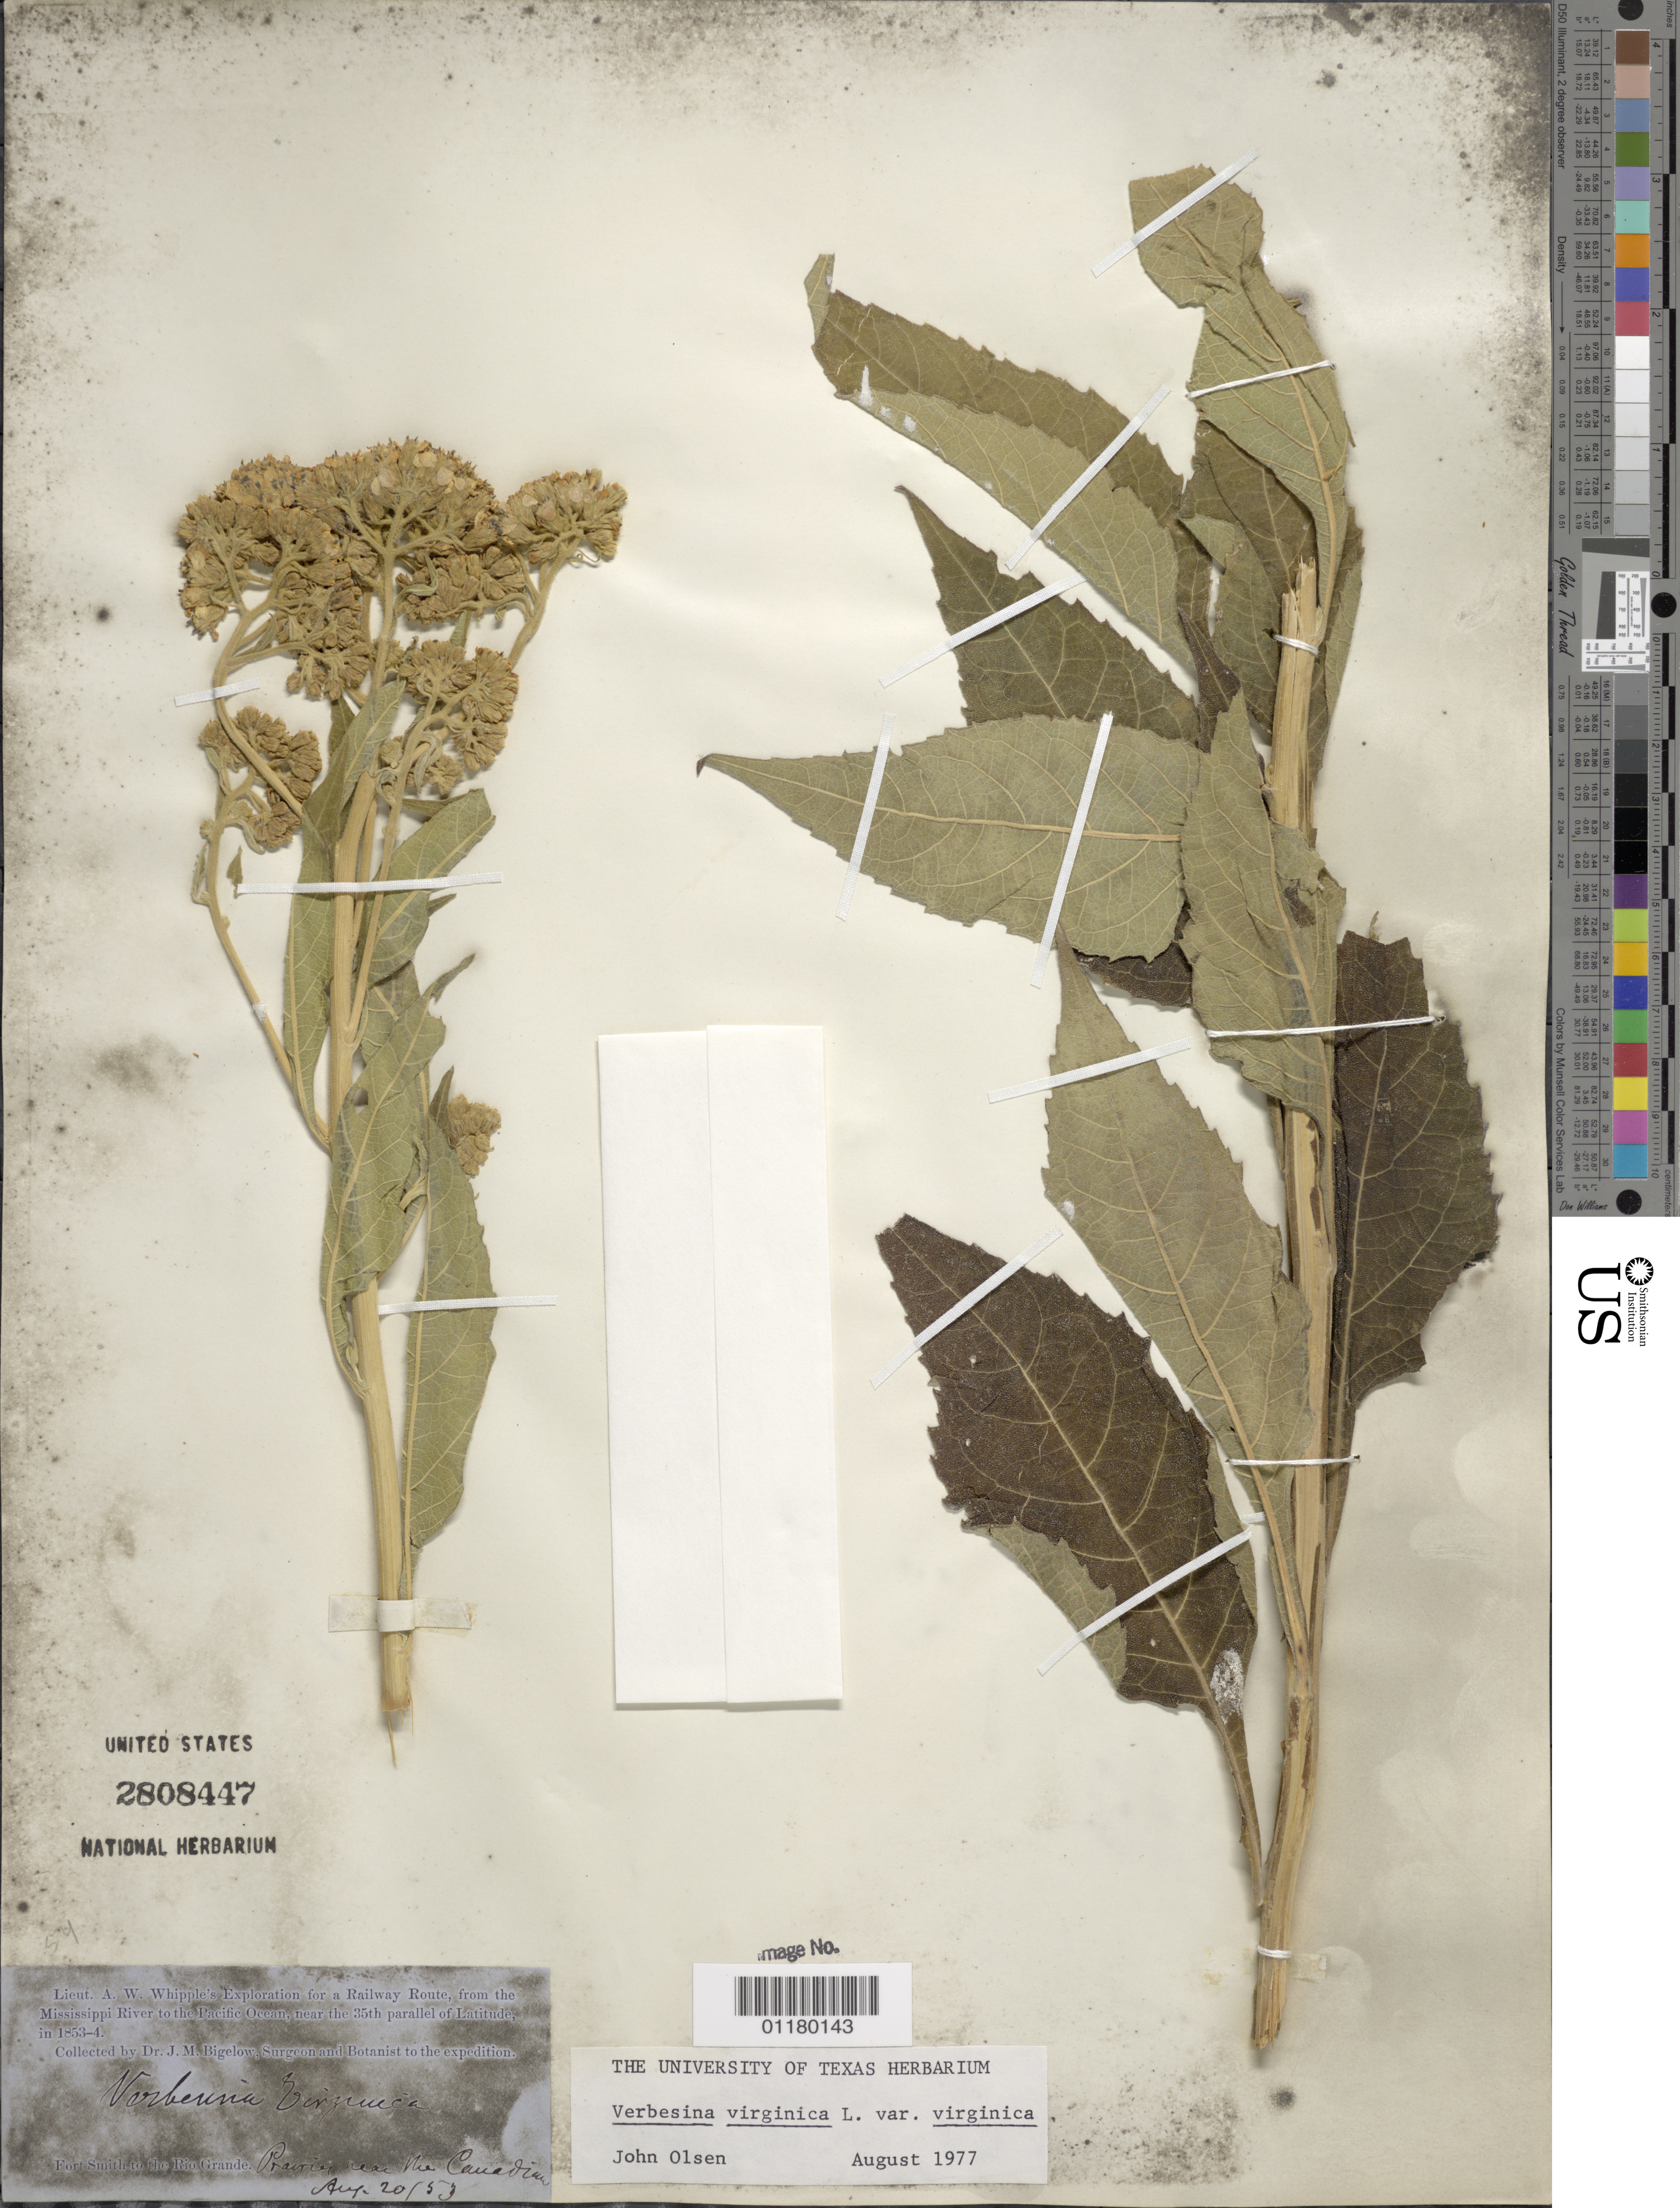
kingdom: Plantae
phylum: Tracheophyta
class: Magnoliopsida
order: Asterales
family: Asteraceae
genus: Verbesina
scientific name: Verbesina virginica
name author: L.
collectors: J. M. Bigelow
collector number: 1235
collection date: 1853-08-20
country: United States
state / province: Oklahoma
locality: Fort Smith to Rio Grande, Prairies near the Canadian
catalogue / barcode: US 2808447